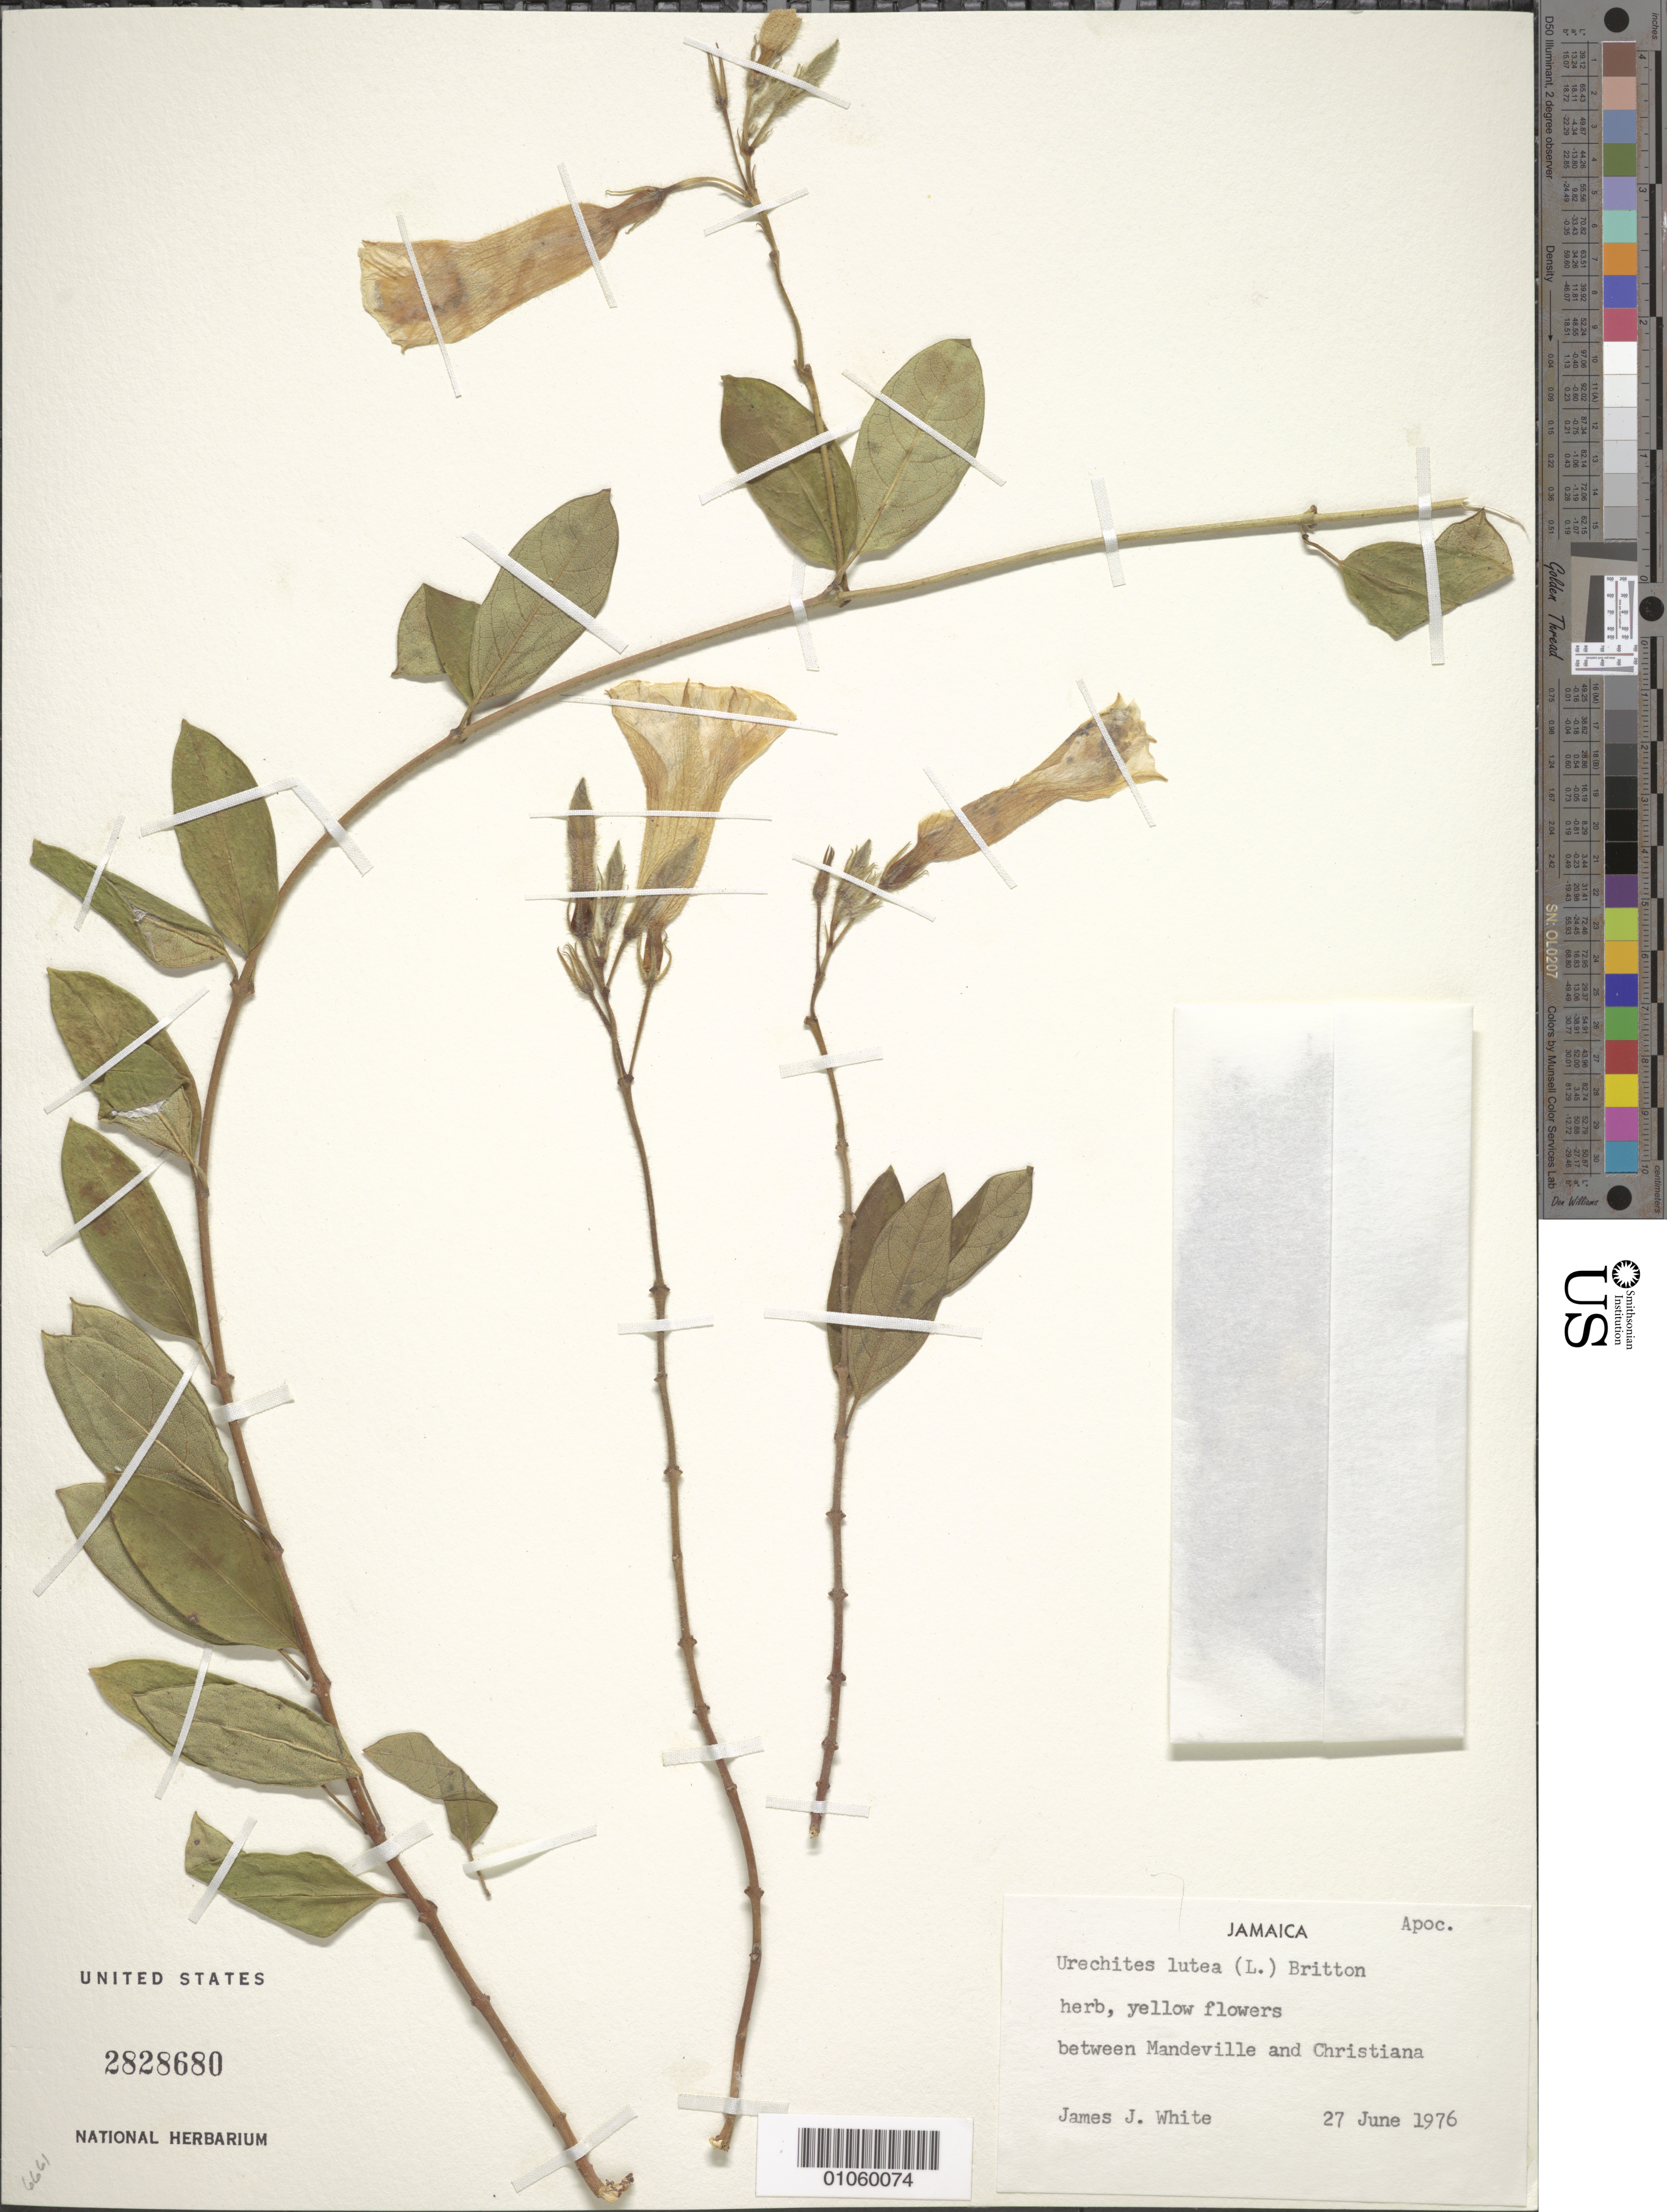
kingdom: Plantae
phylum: Tracheophyta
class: Magnoliopsida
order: Gentianales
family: Apocynaceae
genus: Urechites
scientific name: Urechites lutea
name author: (L.) Britton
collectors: J. J. White III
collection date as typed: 27 Jun 1976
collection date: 1976-06-27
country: Jamaica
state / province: Manchester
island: Jamaica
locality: Between Mandeville and Christiana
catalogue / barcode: US 2828680